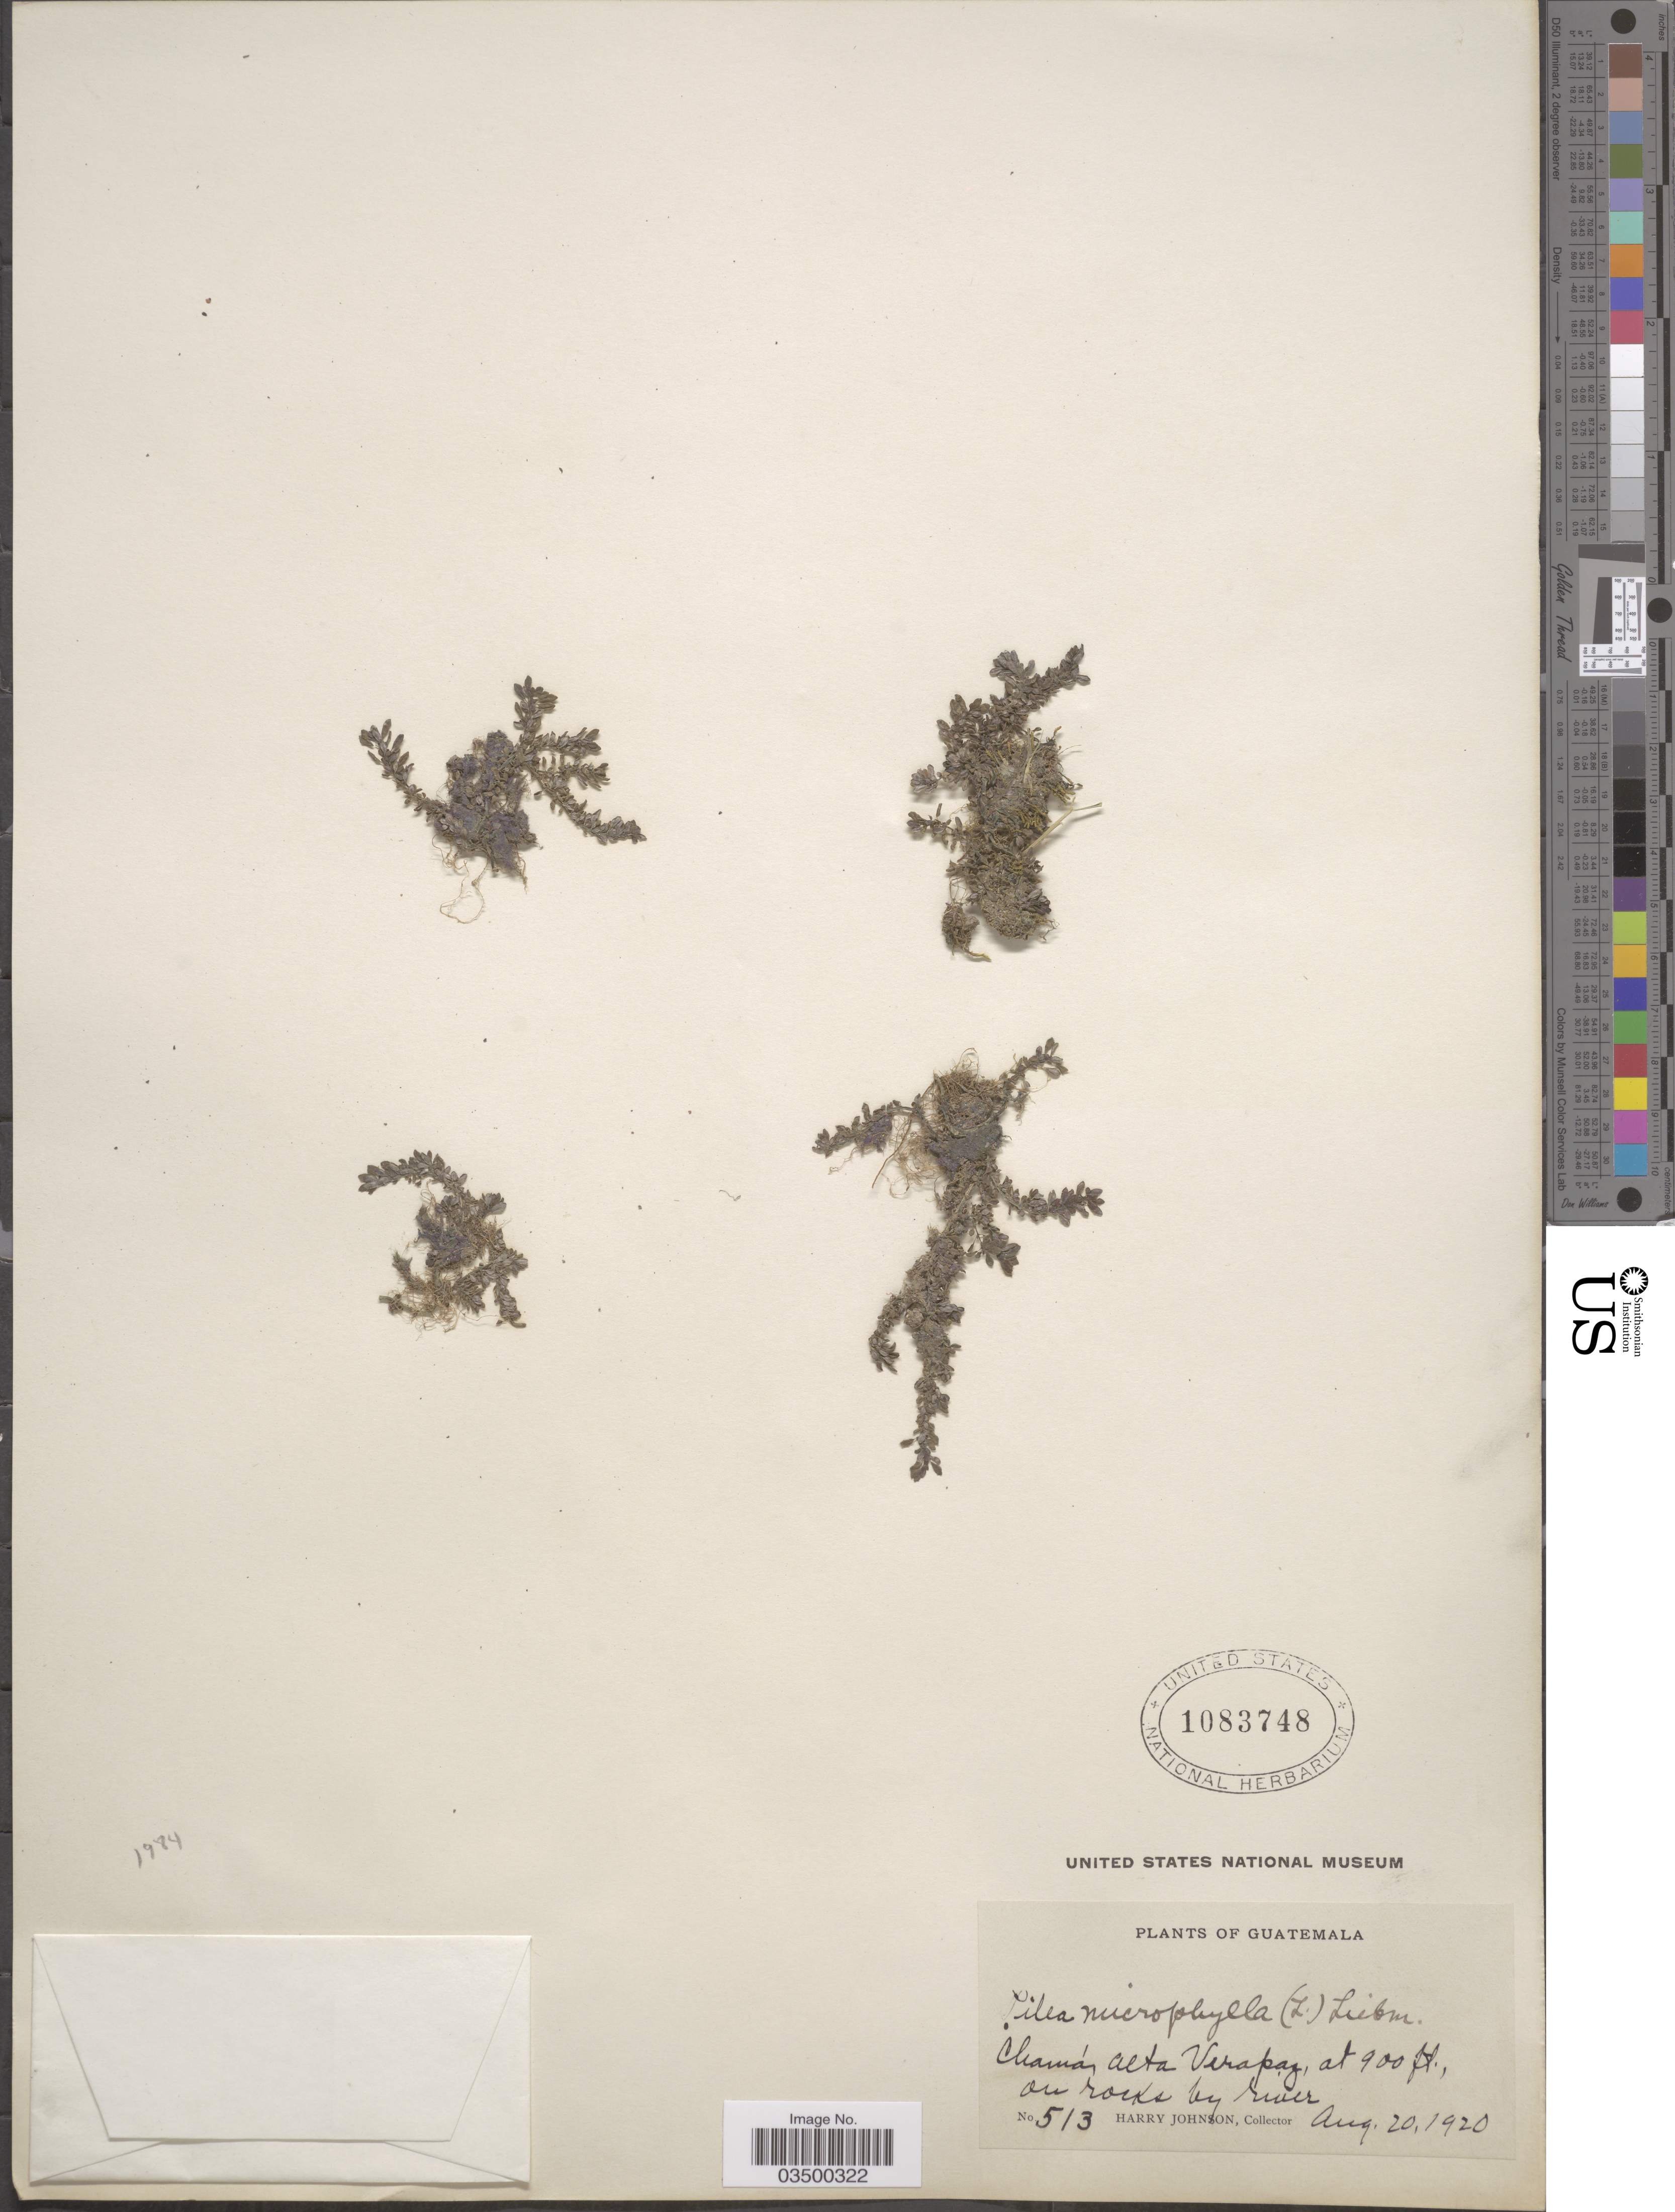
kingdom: Plantae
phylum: Tracheophyta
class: Magnoliopsida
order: Rosales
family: Urticaceae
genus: Pilea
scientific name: Pilea microphylla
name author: (L.) Liebm.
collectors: H. Johnson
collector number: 513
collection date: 1920-08-20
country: Guatemala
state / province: Alta Verapaz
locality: Chamá.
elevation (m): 274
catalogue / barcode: US 1083748